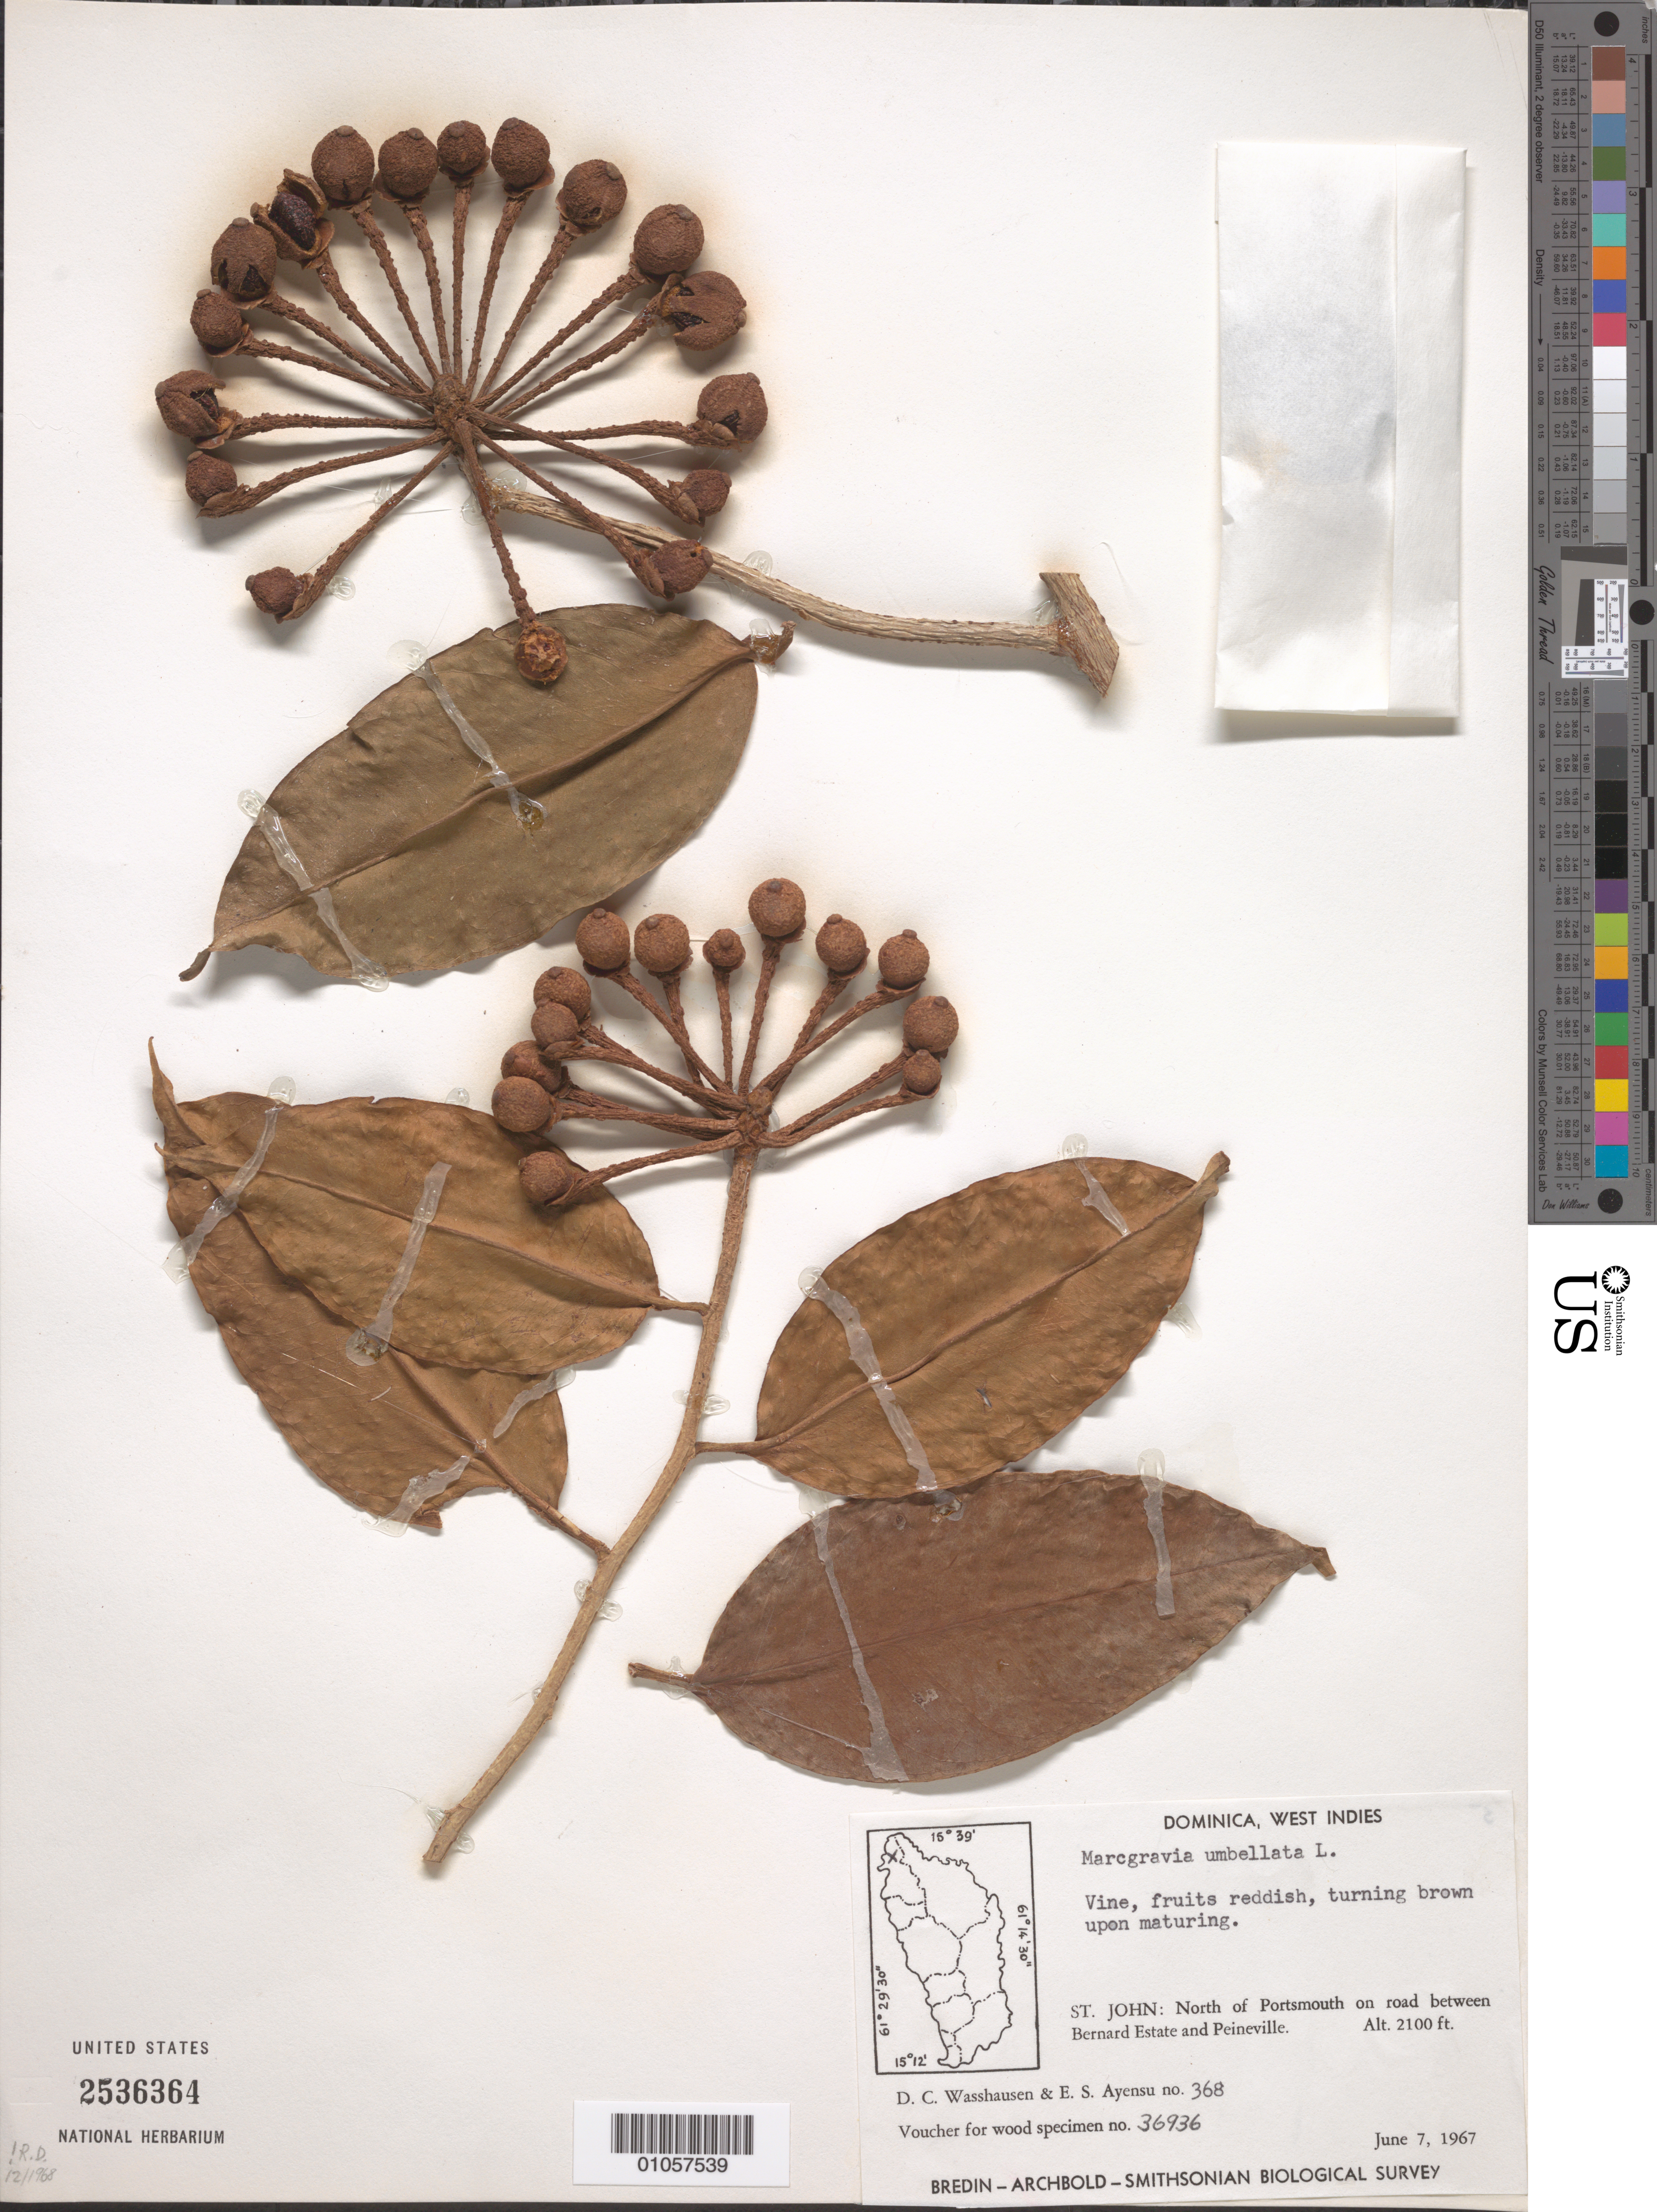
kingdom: Plantae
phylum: Tracheophyta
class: Magnoliopsida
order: Ericales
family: Marcgraviaceae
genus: Marcgravia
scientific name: Marcgravia umbellata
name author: L.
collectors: D. C. Wasshausen & E. S. Ayensu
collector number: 368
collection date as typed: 07 Jun 1967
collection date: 1967-06-07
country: Dominica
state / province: St. John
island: Dominica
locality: North of Portsmouth on road between Bernard Estate and Peineville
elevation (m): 640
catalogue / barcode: US 2536364